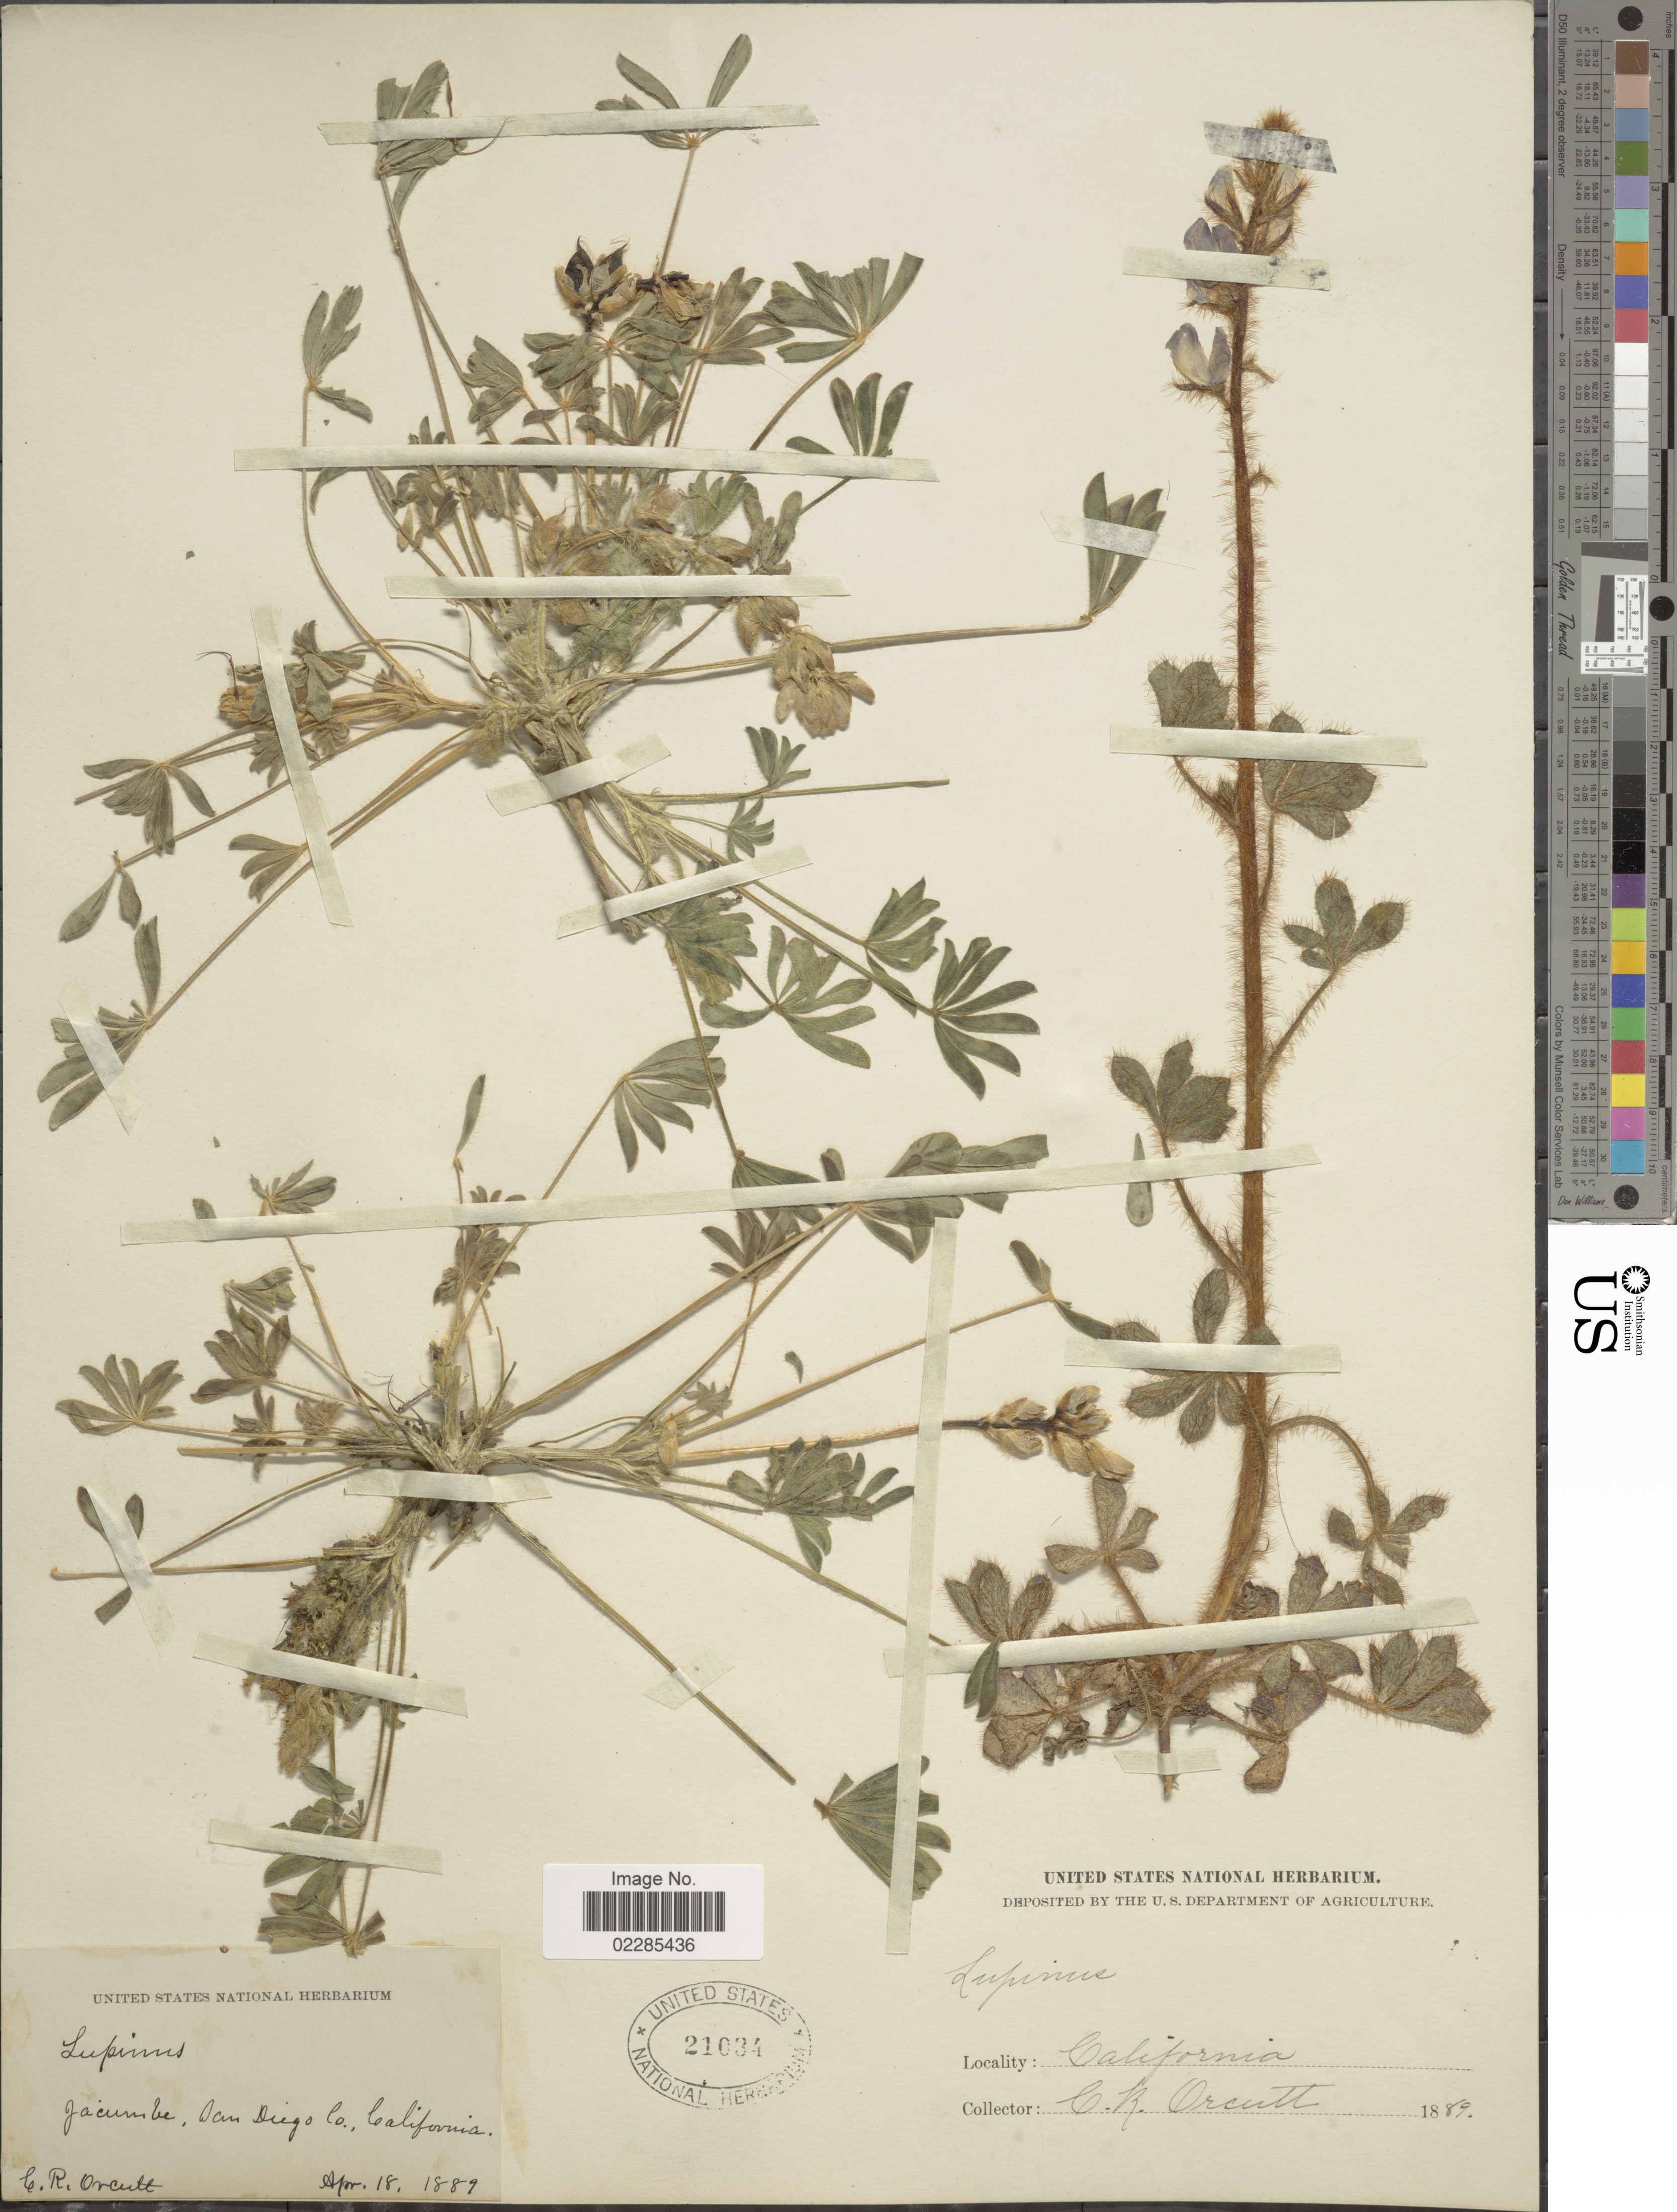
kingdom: Plantae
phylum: Tracheophyta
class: Magnoliopsida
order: Fabales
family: Fabaceae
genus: Lupinus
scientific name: Lupinus hirsutissimus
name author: Benth.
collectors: C. R. Orcutt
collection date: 1889-04-18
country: United States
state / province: California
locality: Jacumbe, San Dirego Co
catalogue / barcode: US 21034